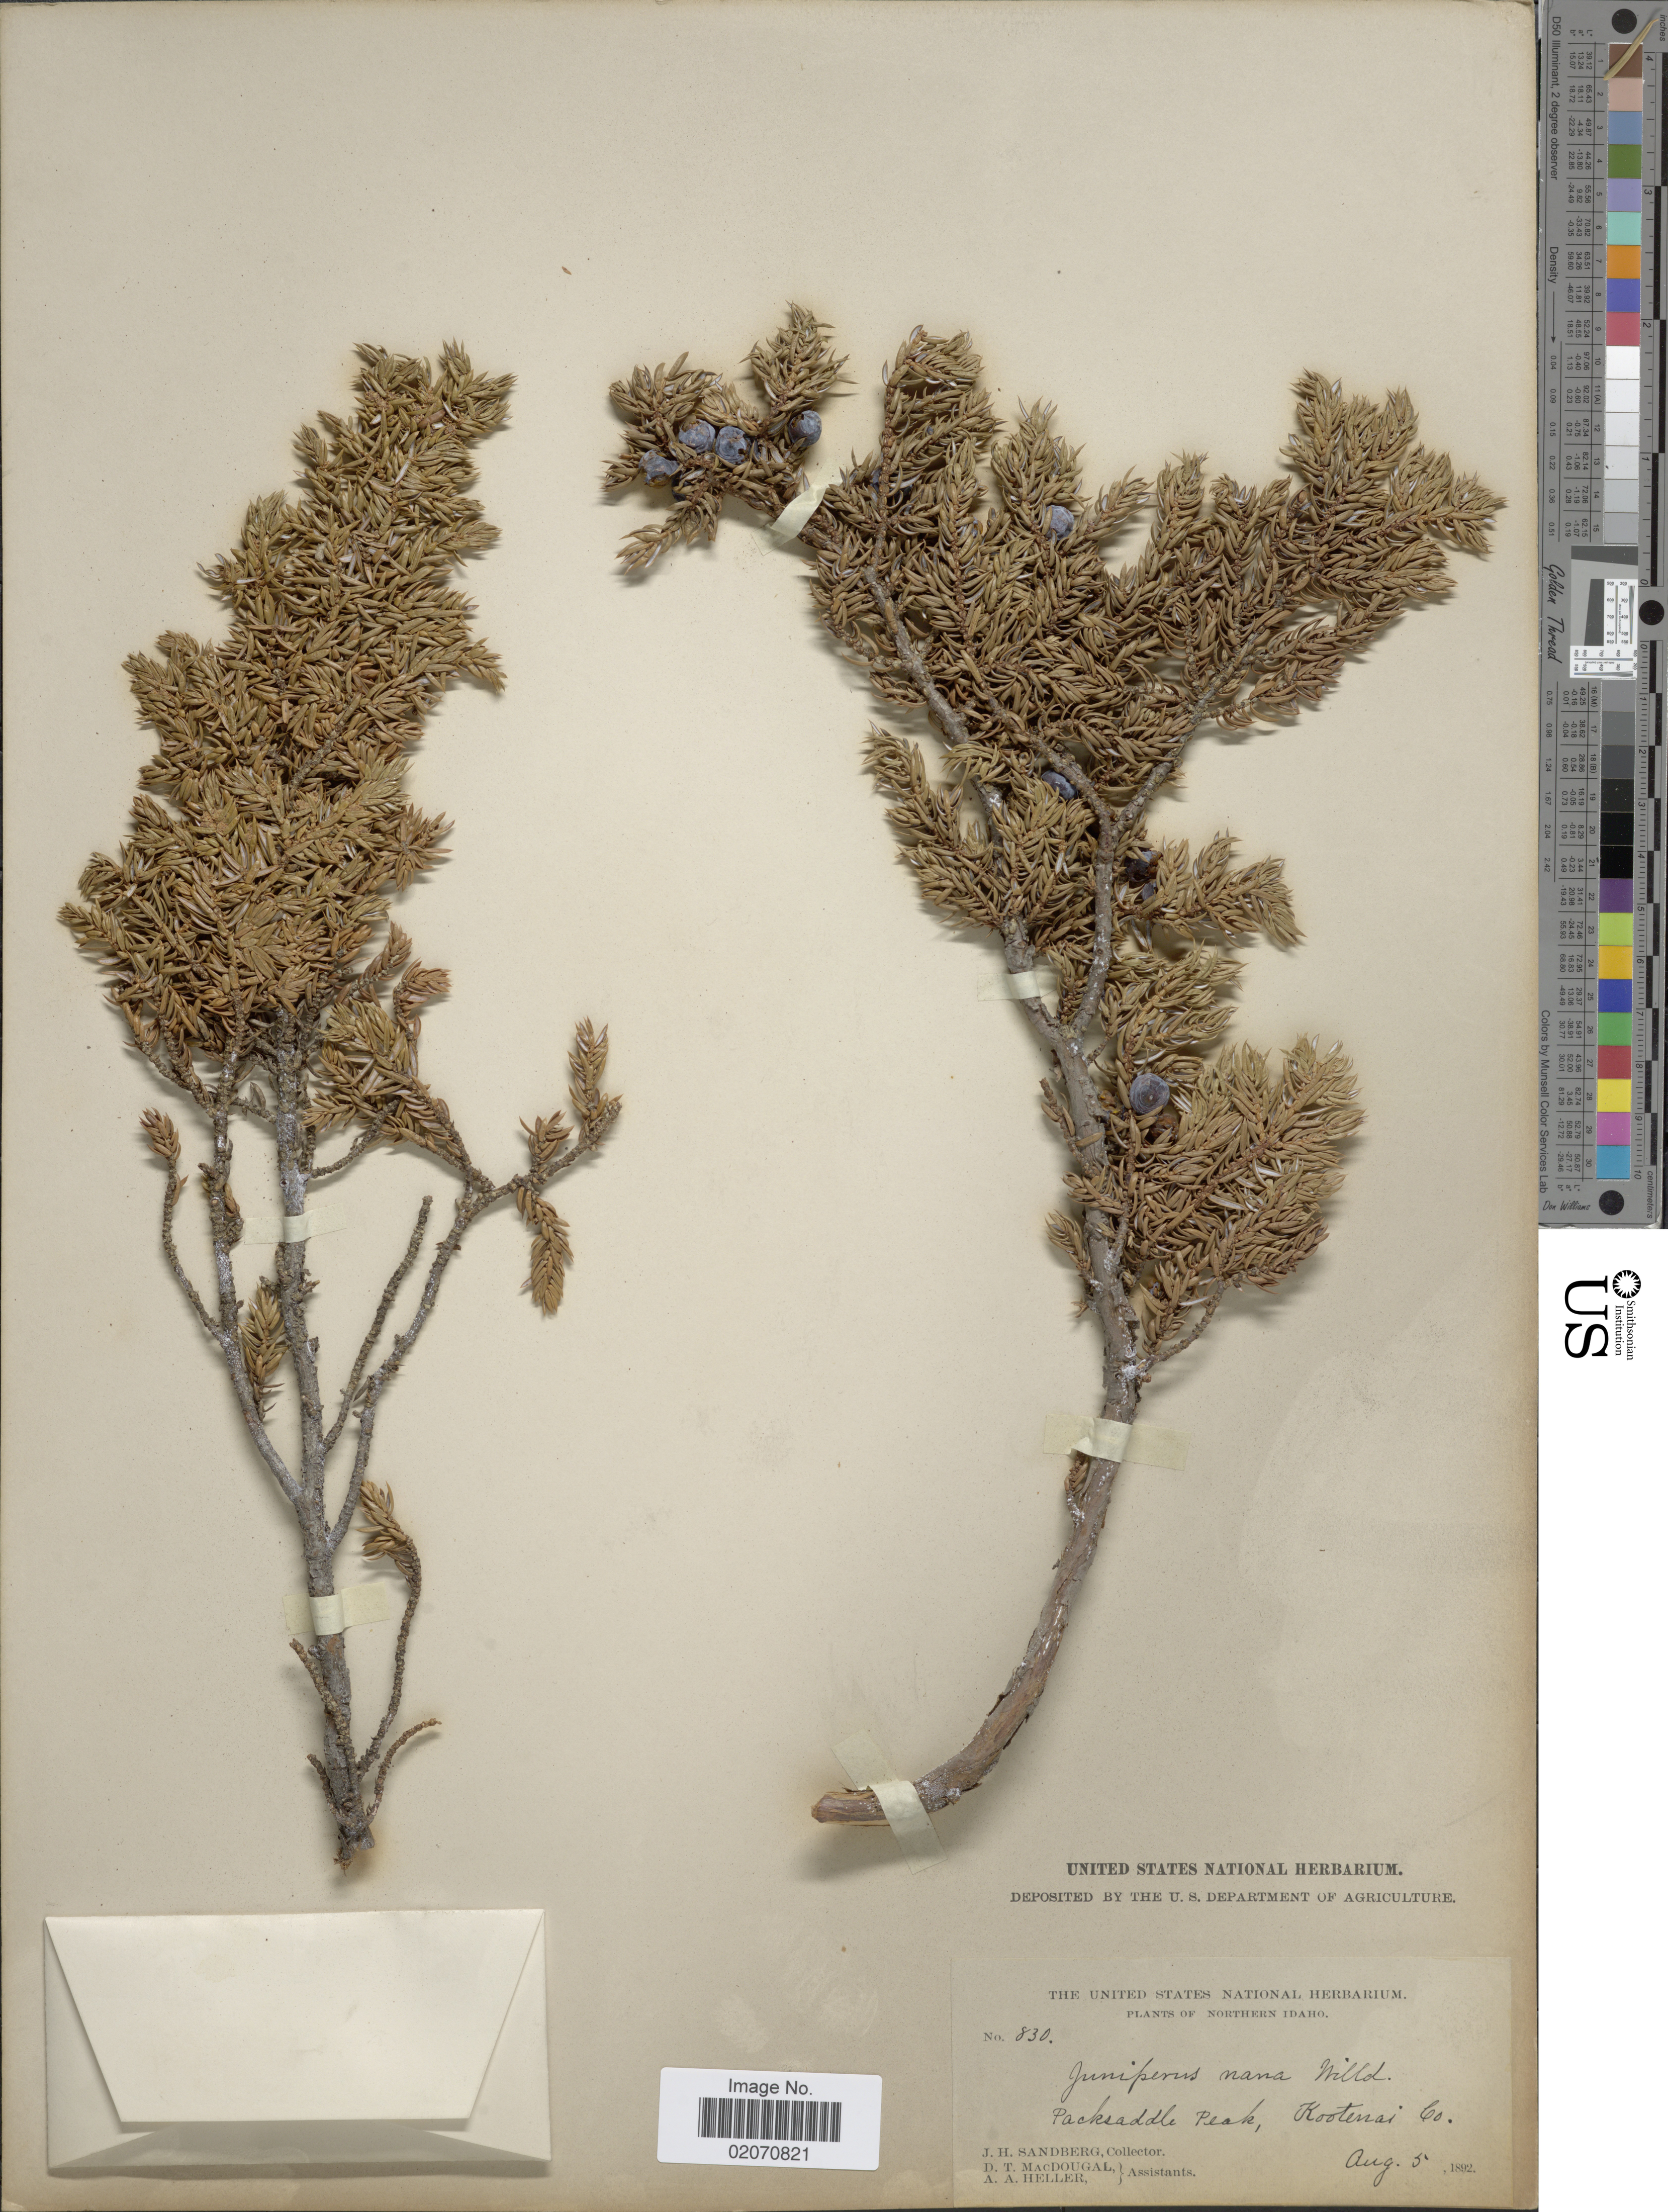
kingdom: Plantae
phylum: Tracheophyta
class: Pinopsida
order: Pinales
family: Cupressaceae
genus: Juniperus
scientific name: Juniperus communis subsp. nana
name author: (Willd.) Syme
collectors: J. H. Sandberg, D. T. MacDougal & A. A. Heller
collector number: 830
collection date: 1892-08-05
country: United States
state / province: Idaho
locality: Northern Idaho, Packsaddle Peak, Kootenai Co.